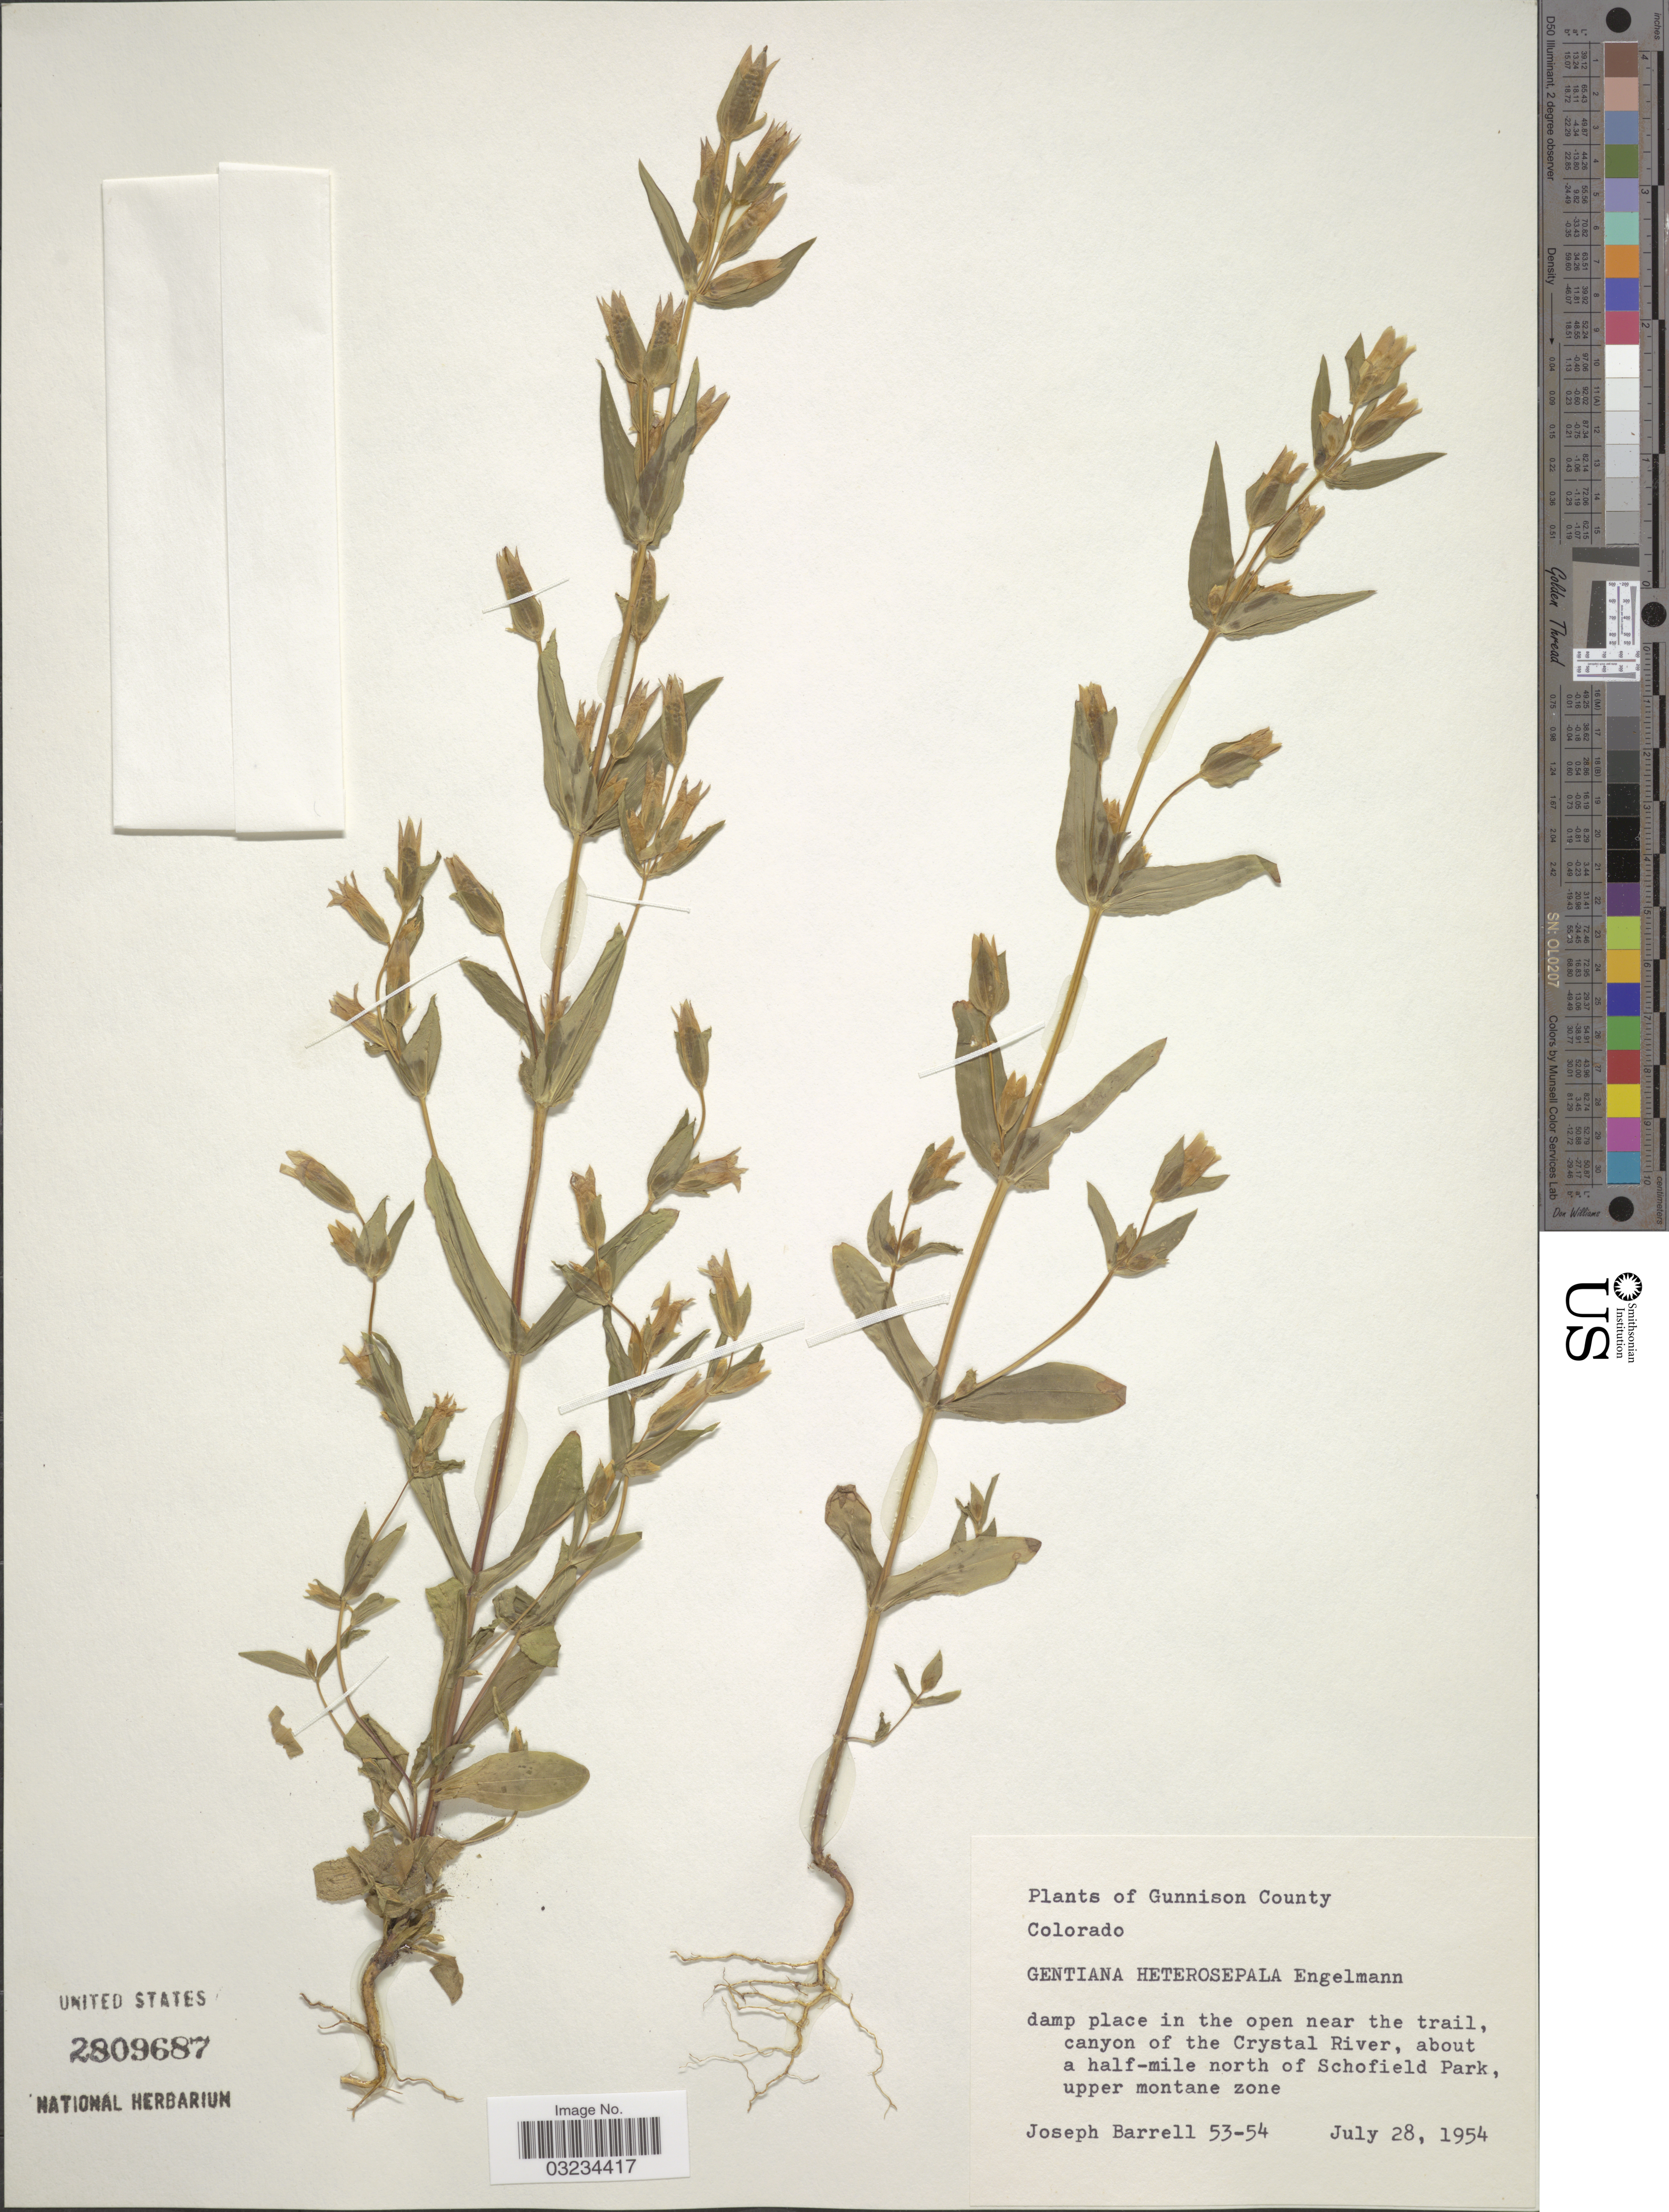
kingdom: Plantae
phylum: Tracheophyta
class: Magnoliopsida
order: Gentianales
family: Gentianaceae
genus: Gentiana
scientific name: Gentiana heterosepala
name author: Engelm.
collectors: J. Barrell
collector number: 53-54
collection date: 1954-07-28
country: United States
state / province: Colorado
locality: Gunnison County. Near the trail, canyon of the Crystal River, about a half-mile north of Schofield Park, upper montane zone.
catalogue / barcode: US 2809687